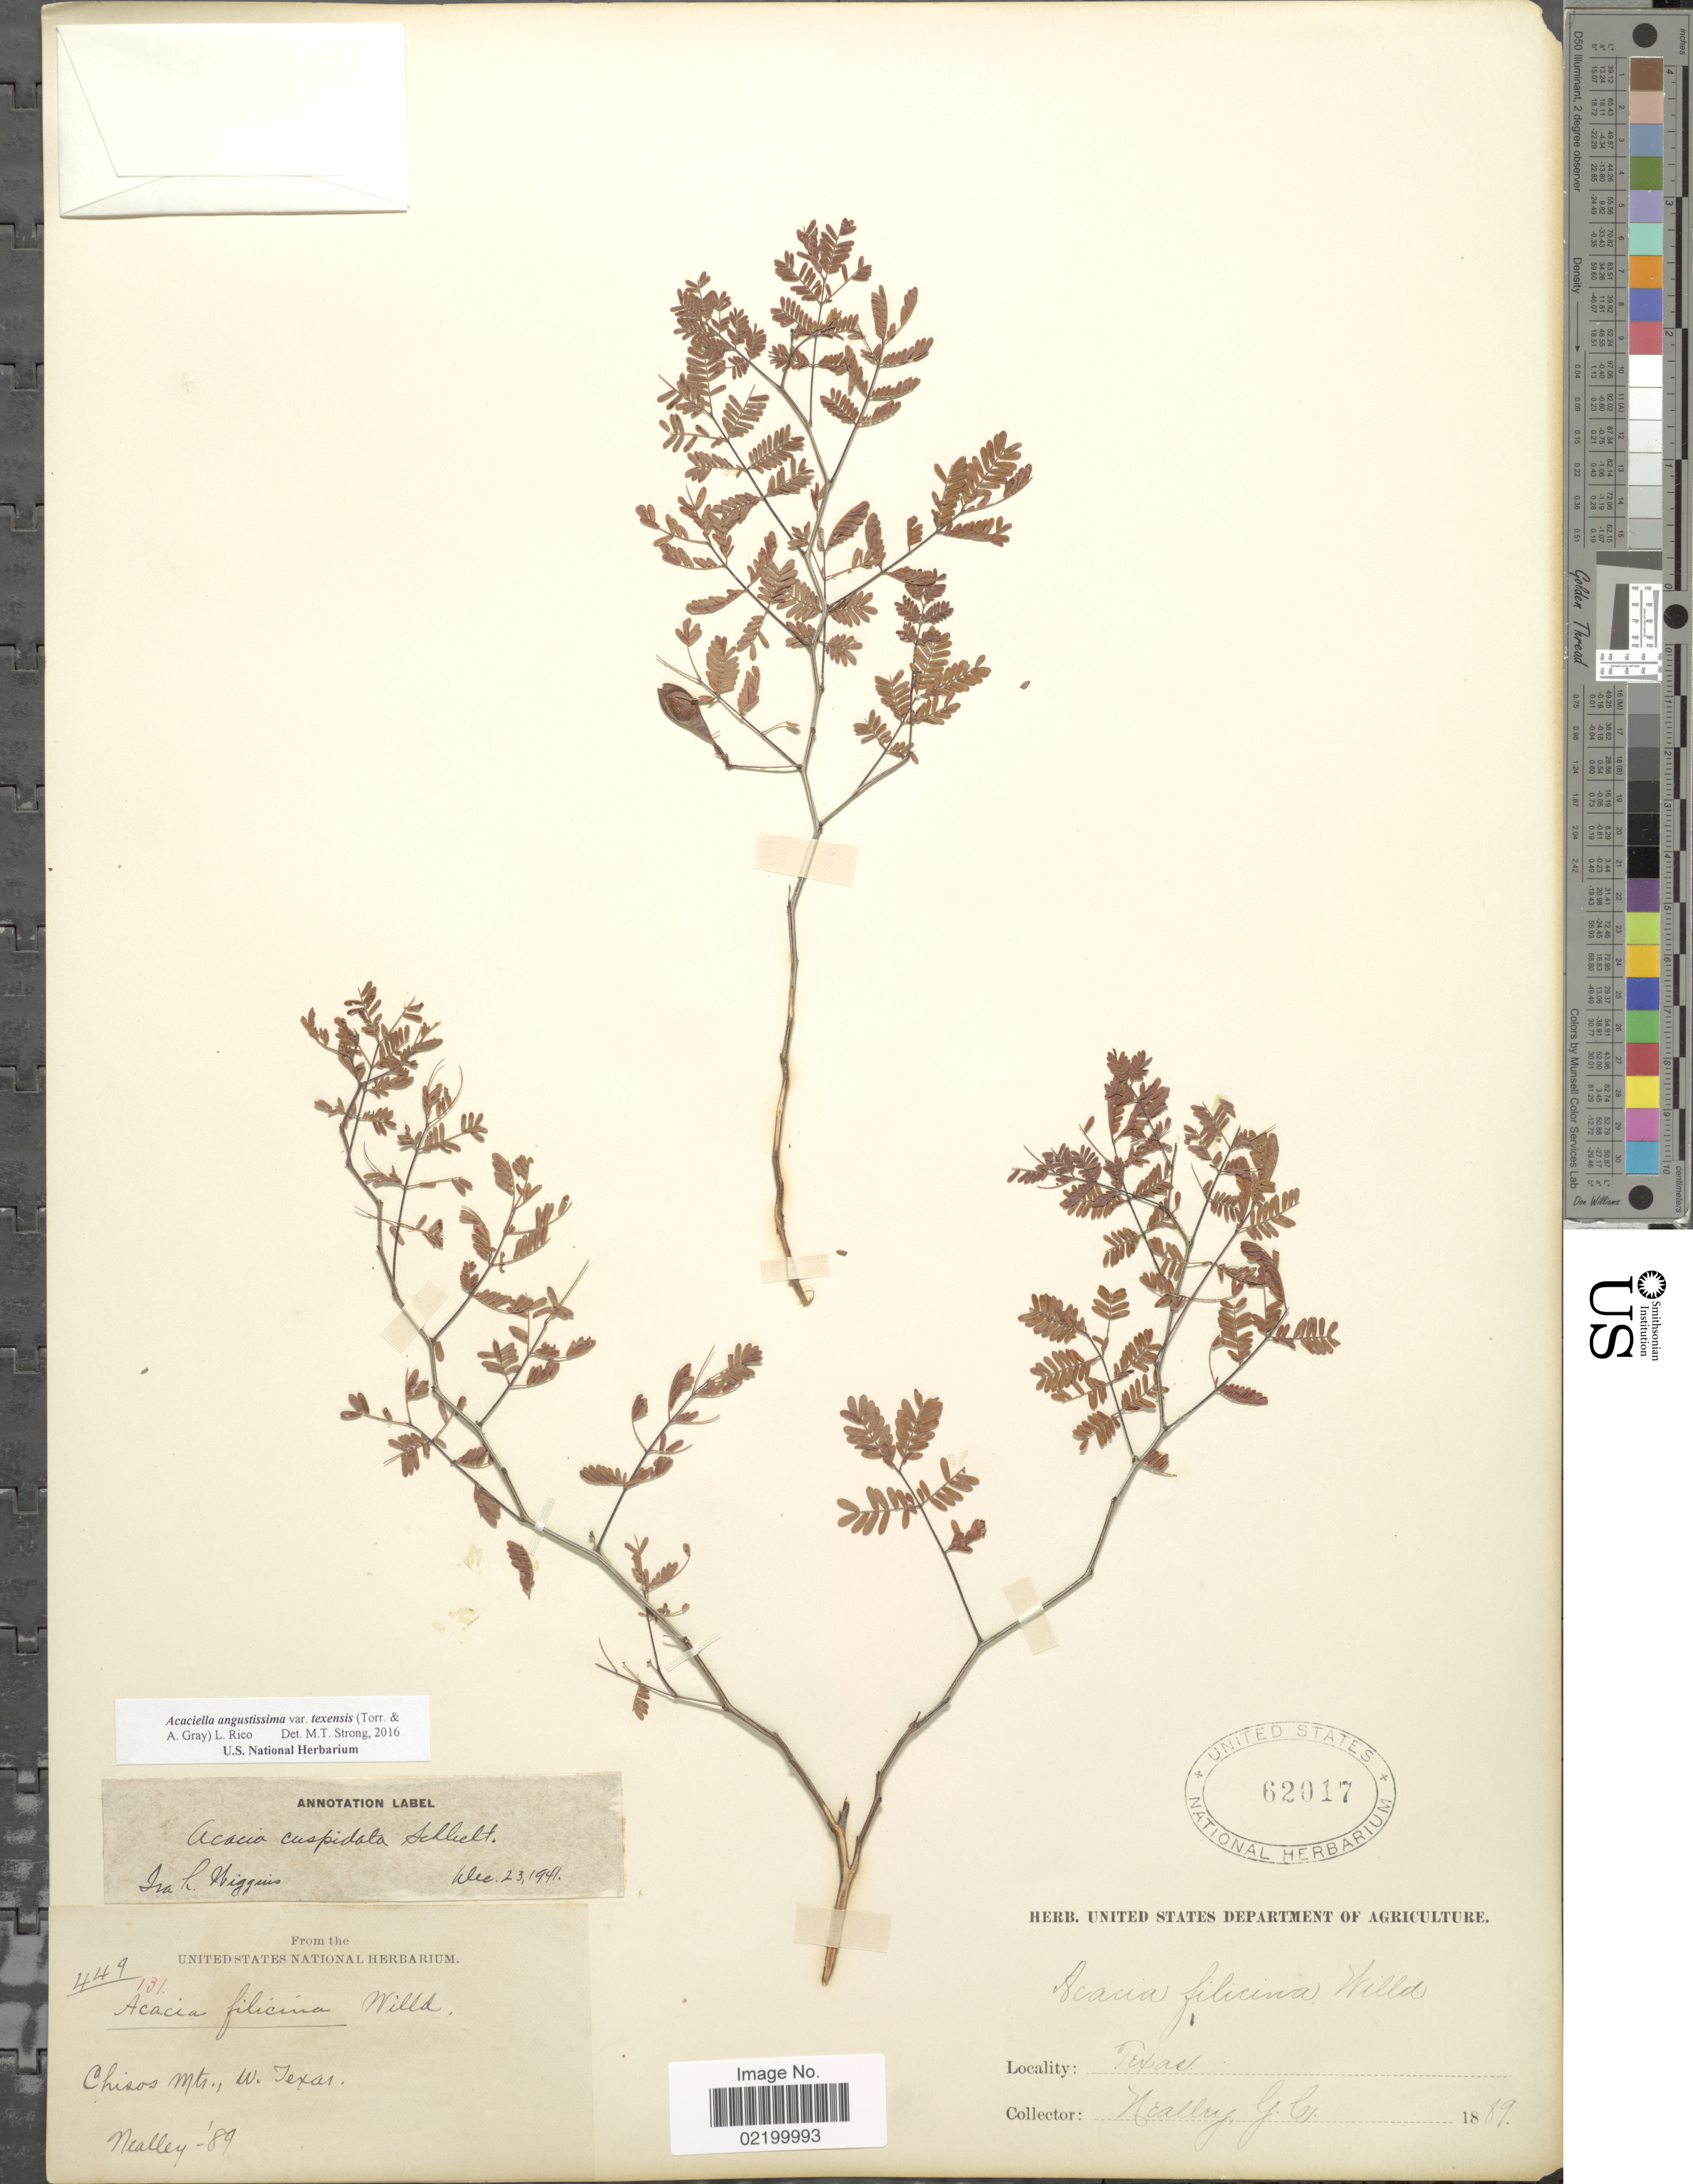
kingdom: Plantae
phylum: Tracheophyta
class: Magnoliopsida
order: Fabales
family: Fabaceae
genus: Acaciella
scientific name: Acaciella angustissima var. texensis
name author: (Nutt. ex Torr. & A. Gray) L. Rico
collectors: G. C. Nealley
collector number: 449/131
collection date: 1889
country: United States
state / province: Texas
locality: Chisos Mts., W. Texas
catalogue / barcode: US 62017